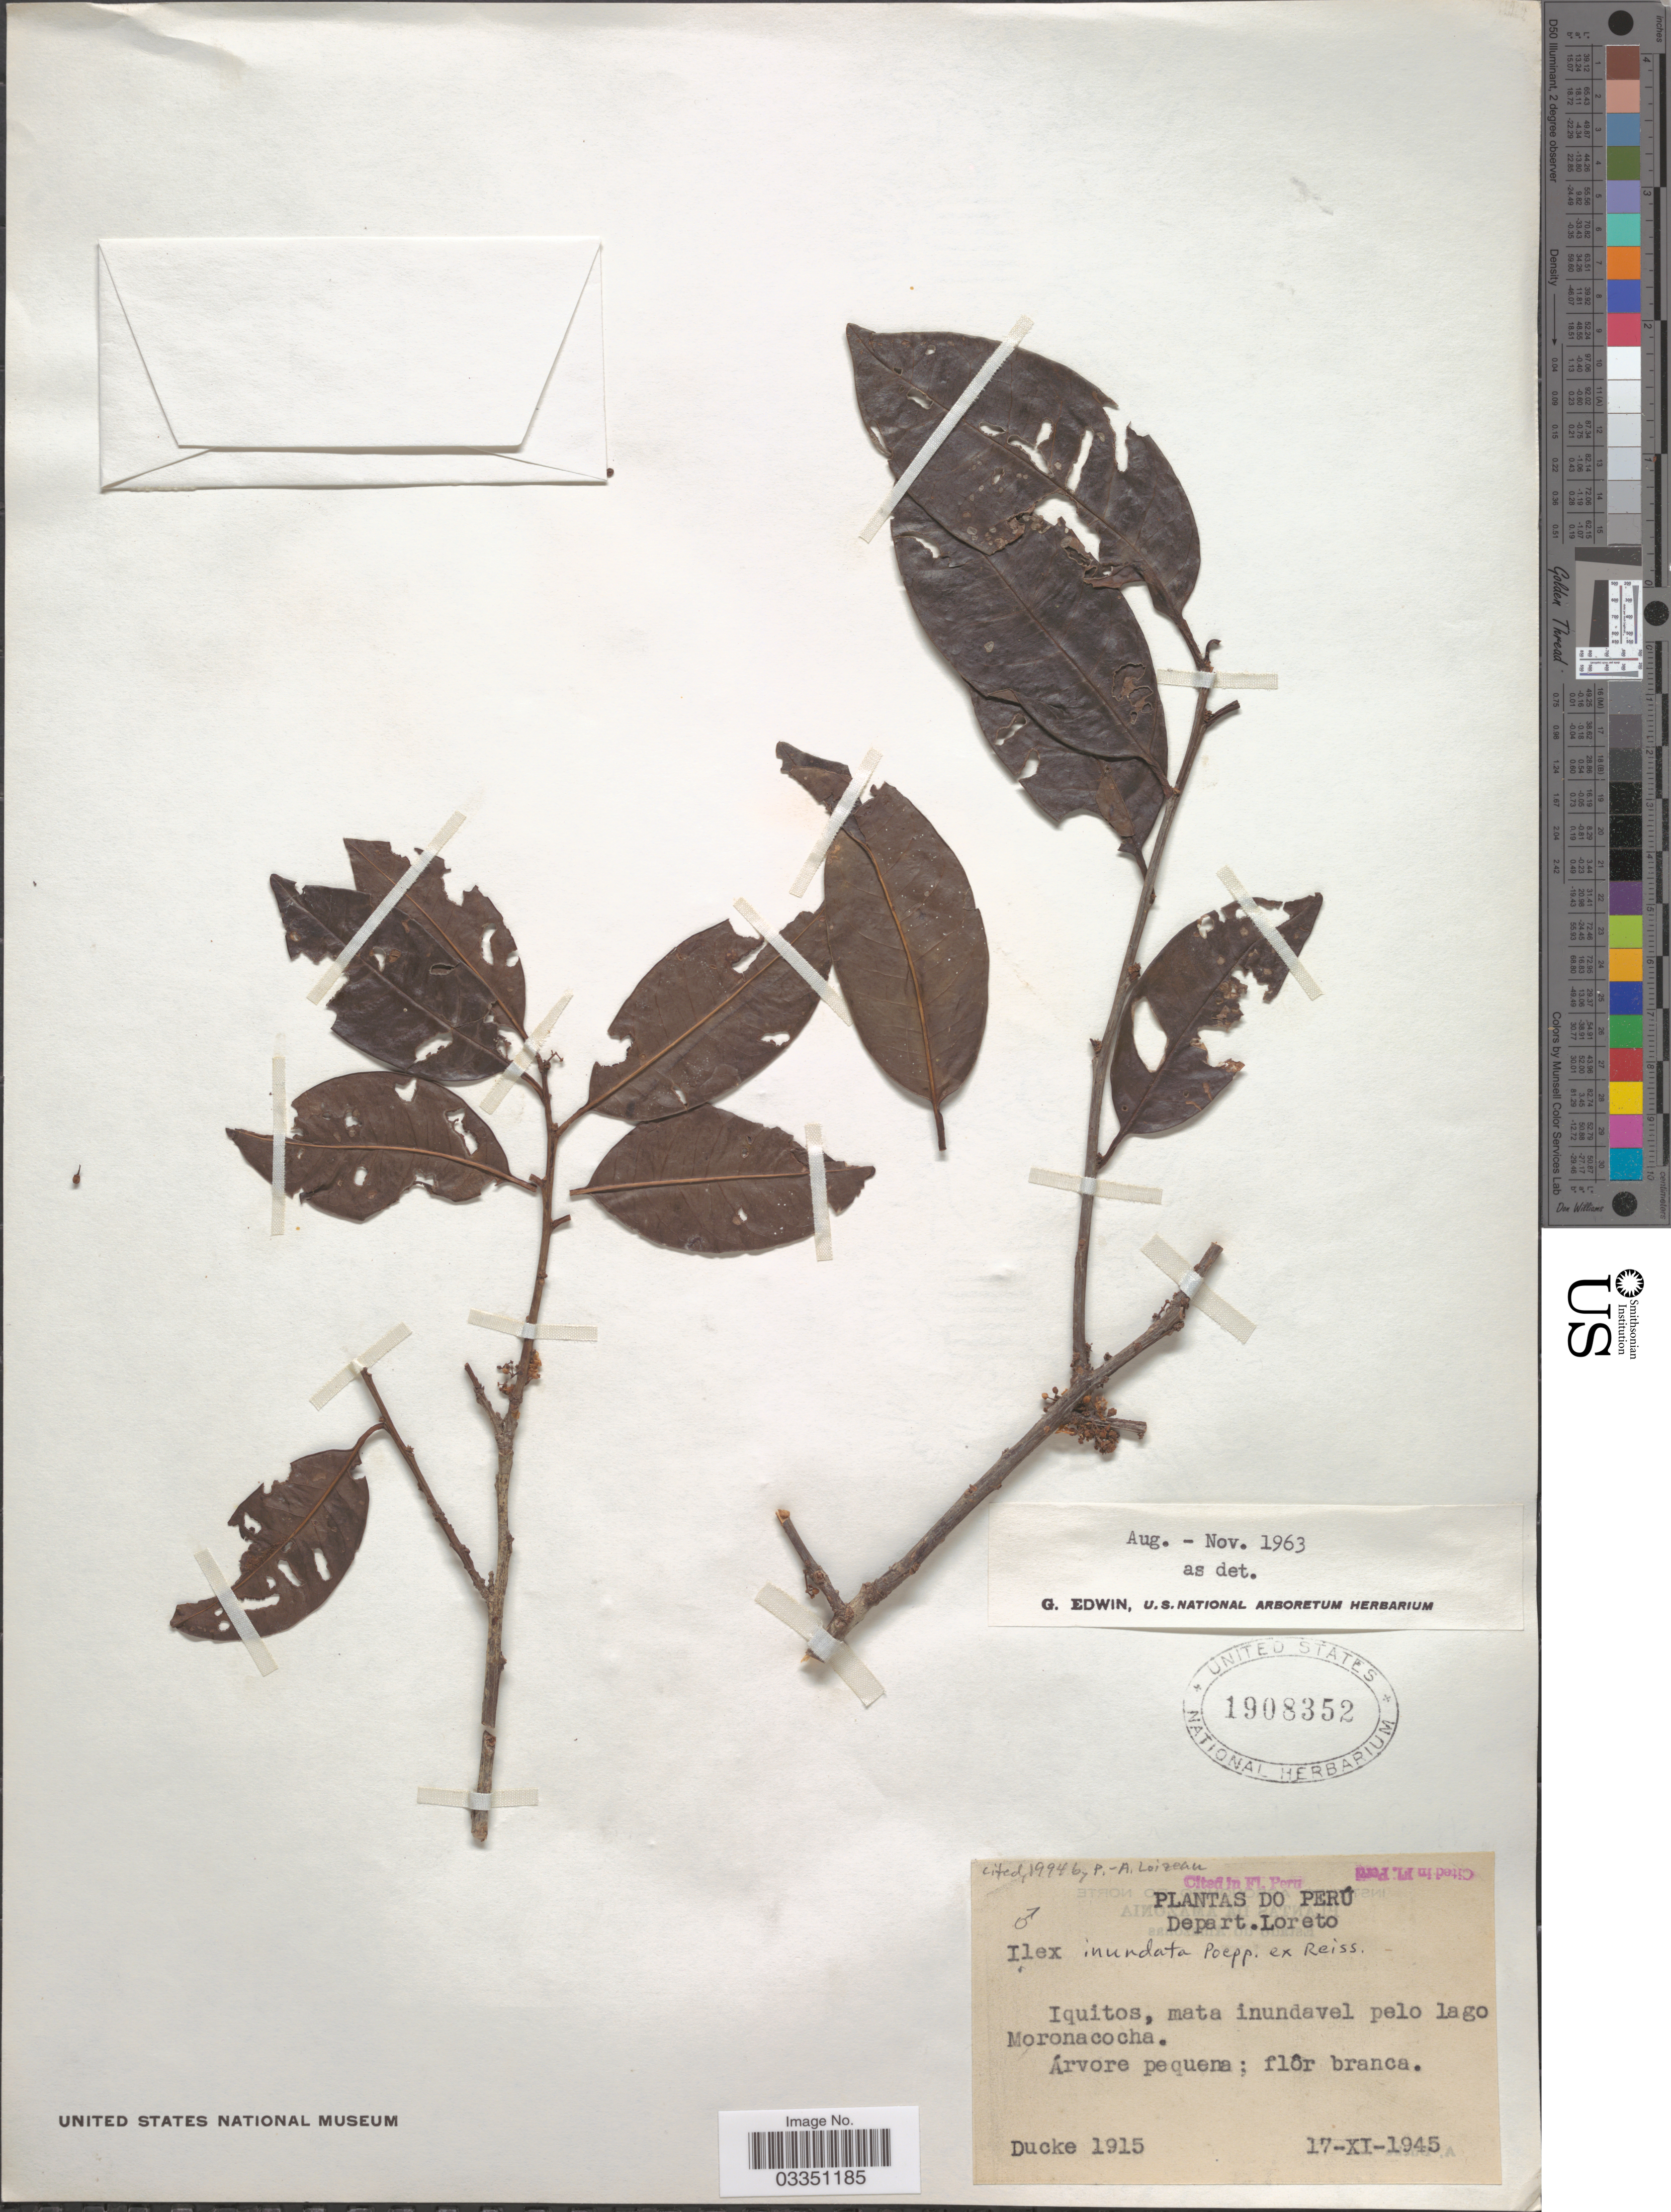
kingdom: Plantae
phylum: Tracheophyta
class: Magnoliopsida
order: Aquifoliales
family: Aquifoliaceae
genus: Ilex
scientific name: Ilex inundata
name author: Poepp. ex Reissek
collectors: A. Ducke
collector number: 1915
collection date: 1945-11-17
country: Peru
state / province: Loreto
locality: Depart. Loreto. Iquitos, mata inundavel pelo lago Moronacocha.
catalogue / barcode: US 1908352